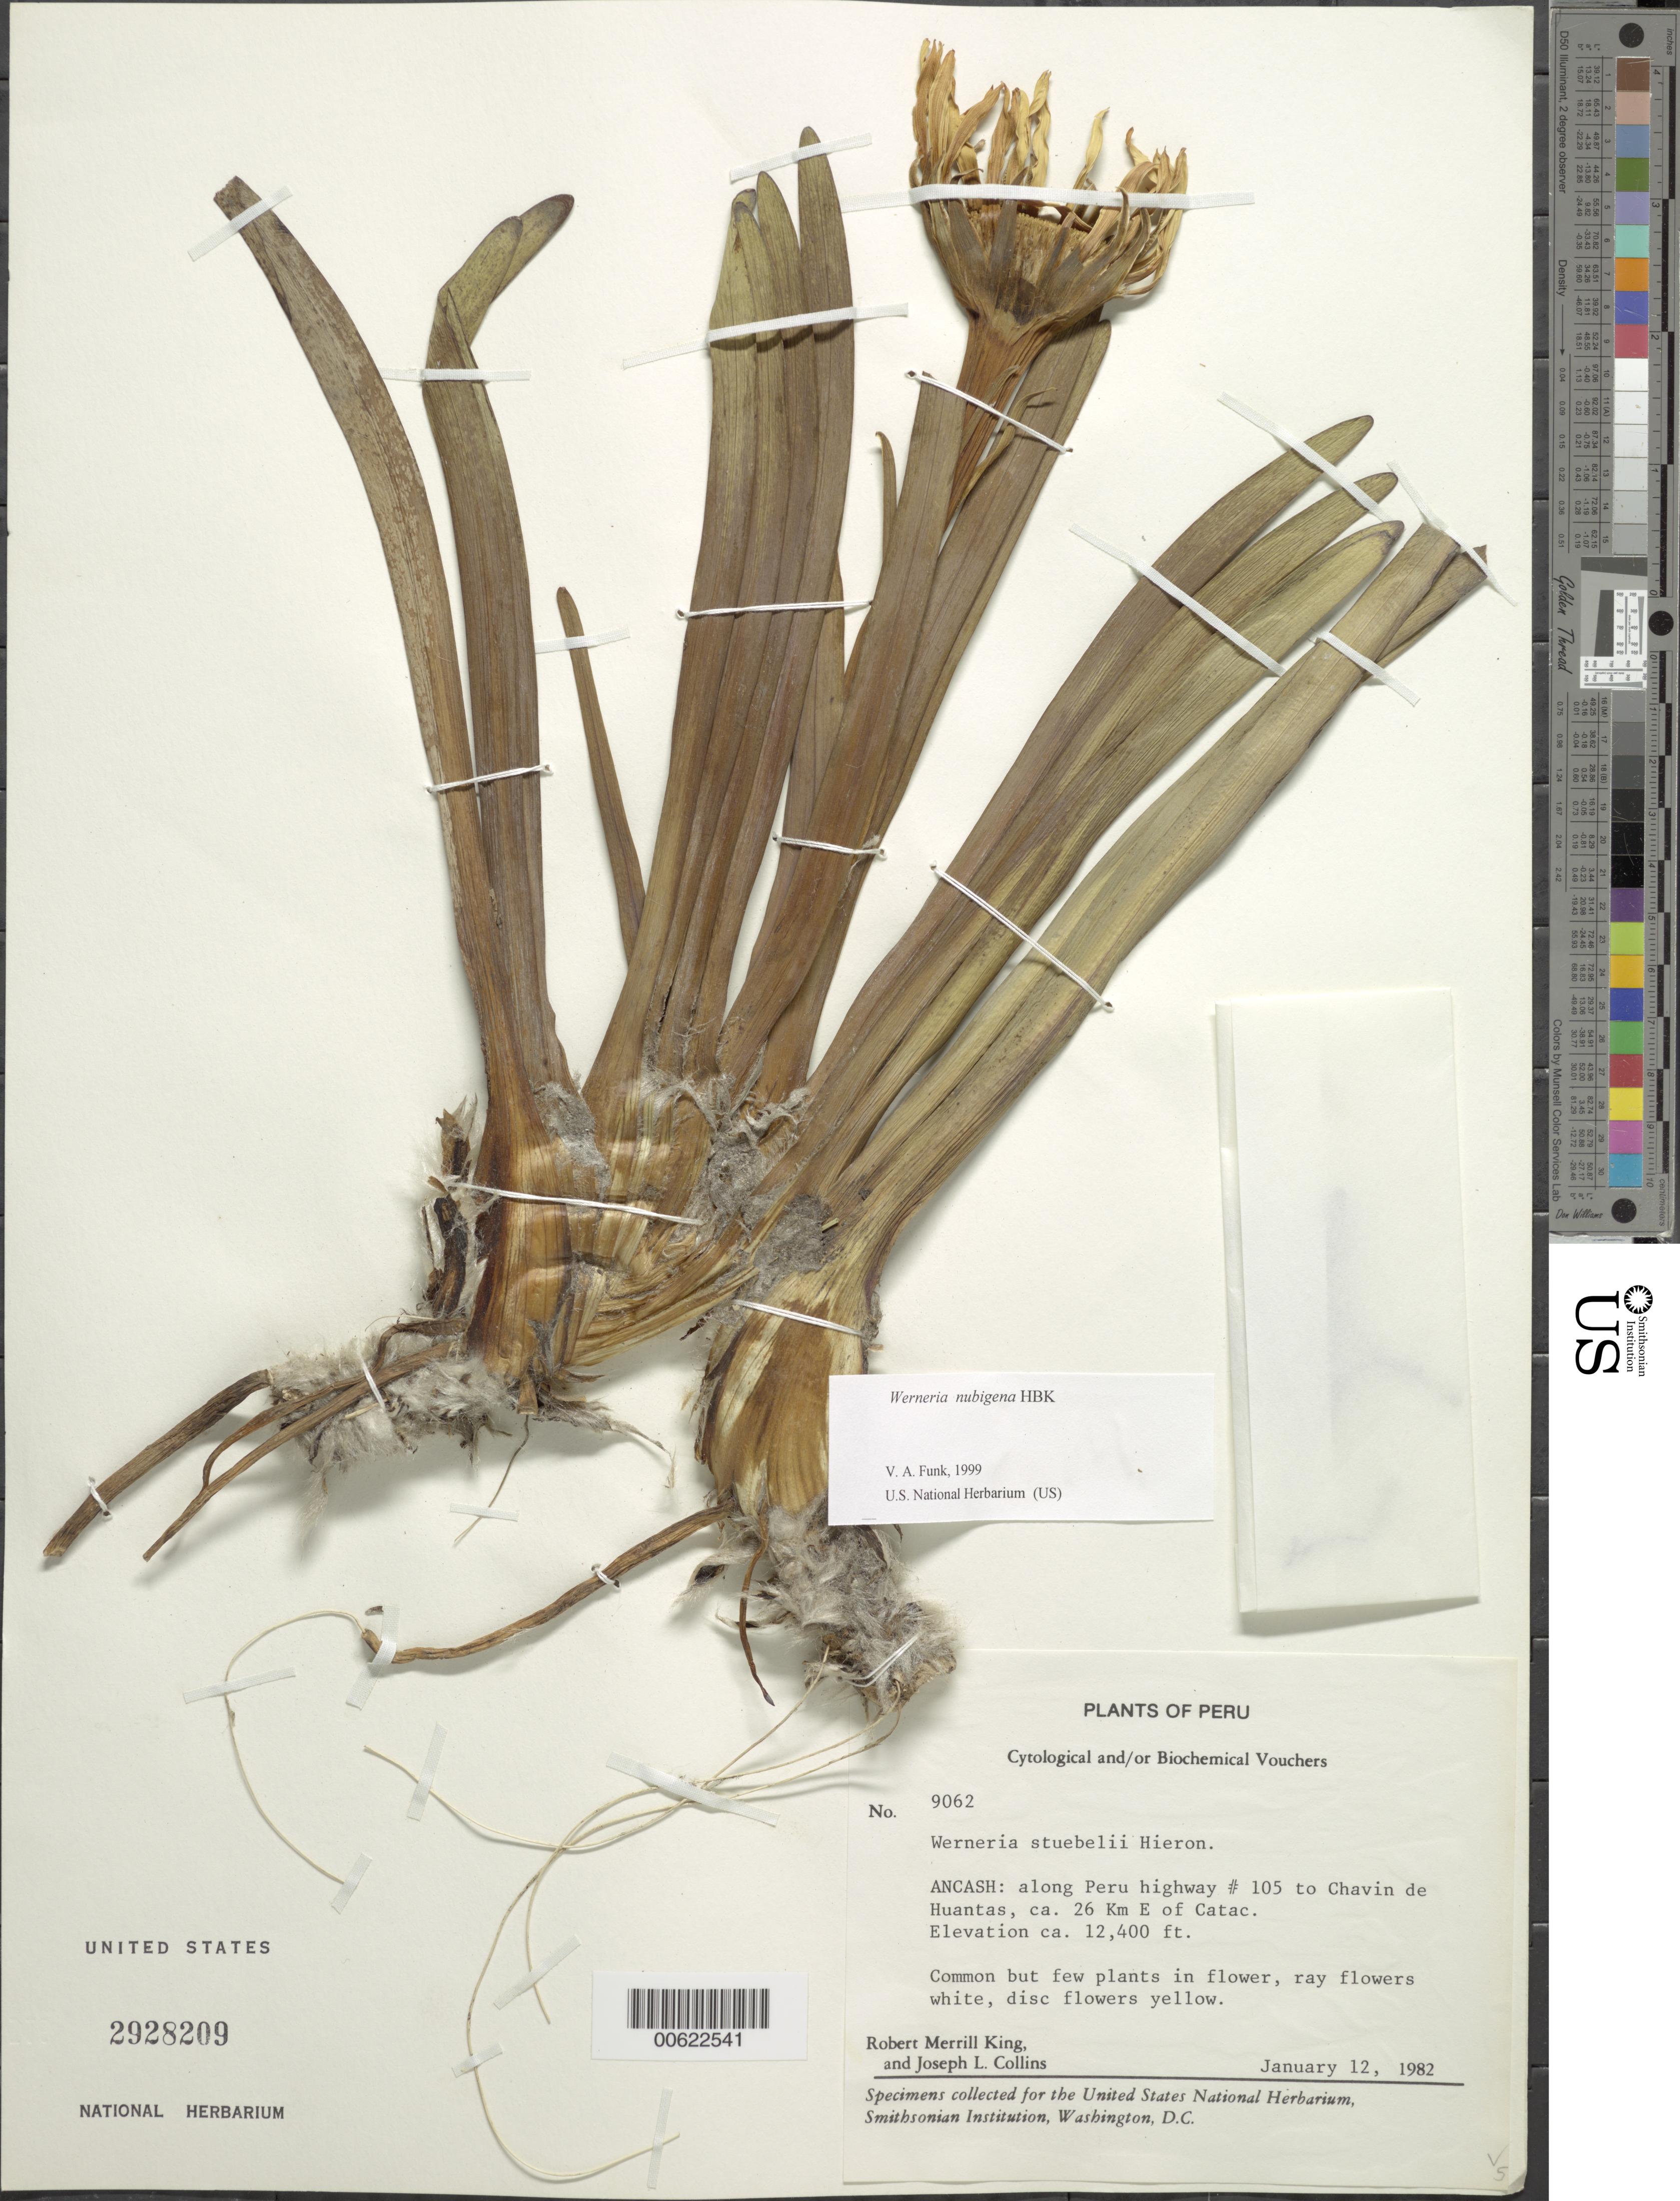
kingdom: Plantae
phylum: Tracheophyta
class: Magnoliopsida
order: Asterales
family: Asteraceae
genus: Werneria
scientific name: Werneria nubigena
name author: Kunth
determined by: Funk, Vicki A., (BOT), Smithsonian Institution - National Museum of Natural History (UNITED STATES)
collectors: R. M. King & J. L. Collins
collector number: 9062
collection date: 1982-01-12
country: Peru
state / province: Ancash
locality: Peru highway # 105 to Chavin de Huantas, ca. 26 km E of Catac. [Catac is 09,48 x 77,26; our coords thus from Map]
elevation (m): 3780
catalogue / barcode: US 2928209